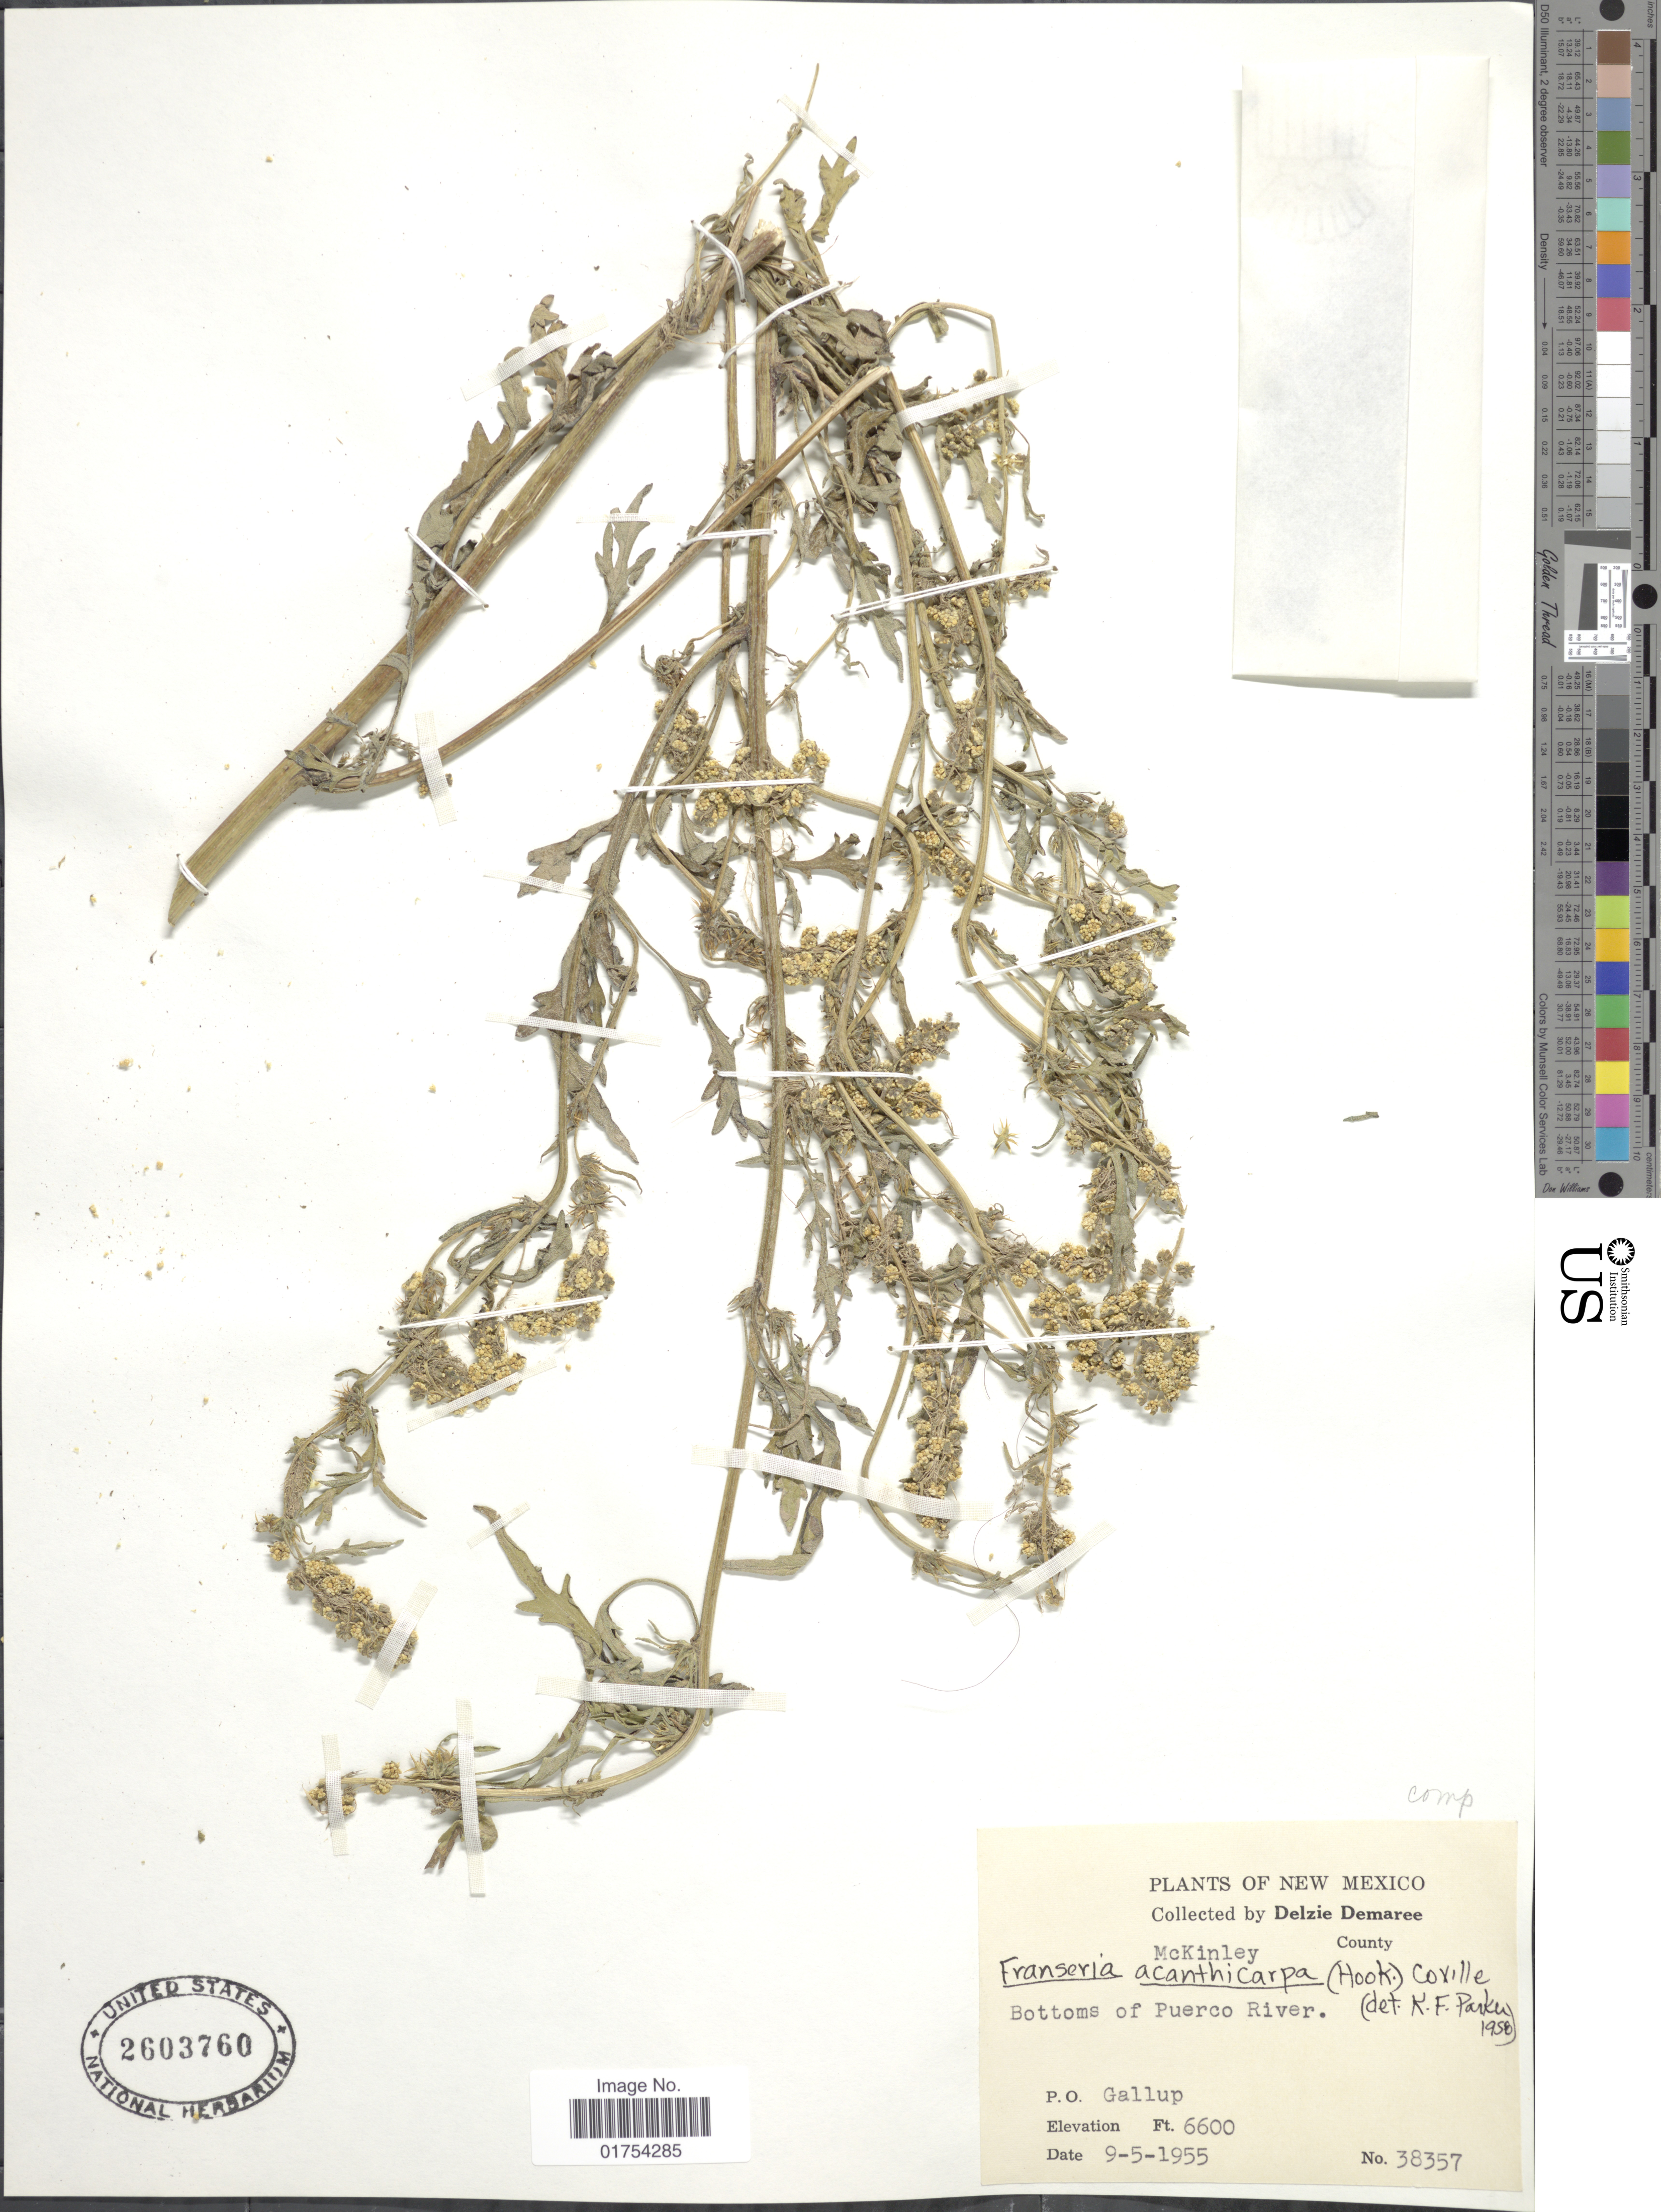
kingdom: Plantae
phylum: Tracheophyta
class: Magnoliopsida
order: Asterales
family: Asteraceae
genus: Franseria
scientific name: Franseria acanthicarpa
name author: Coville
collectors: D. Demaree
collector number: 38357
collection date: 1955-09-05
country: United States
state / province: New Mexico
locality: McKinley County, Bottoms of Puerco River, Gallup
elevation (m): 2012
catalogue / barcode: US 2603760